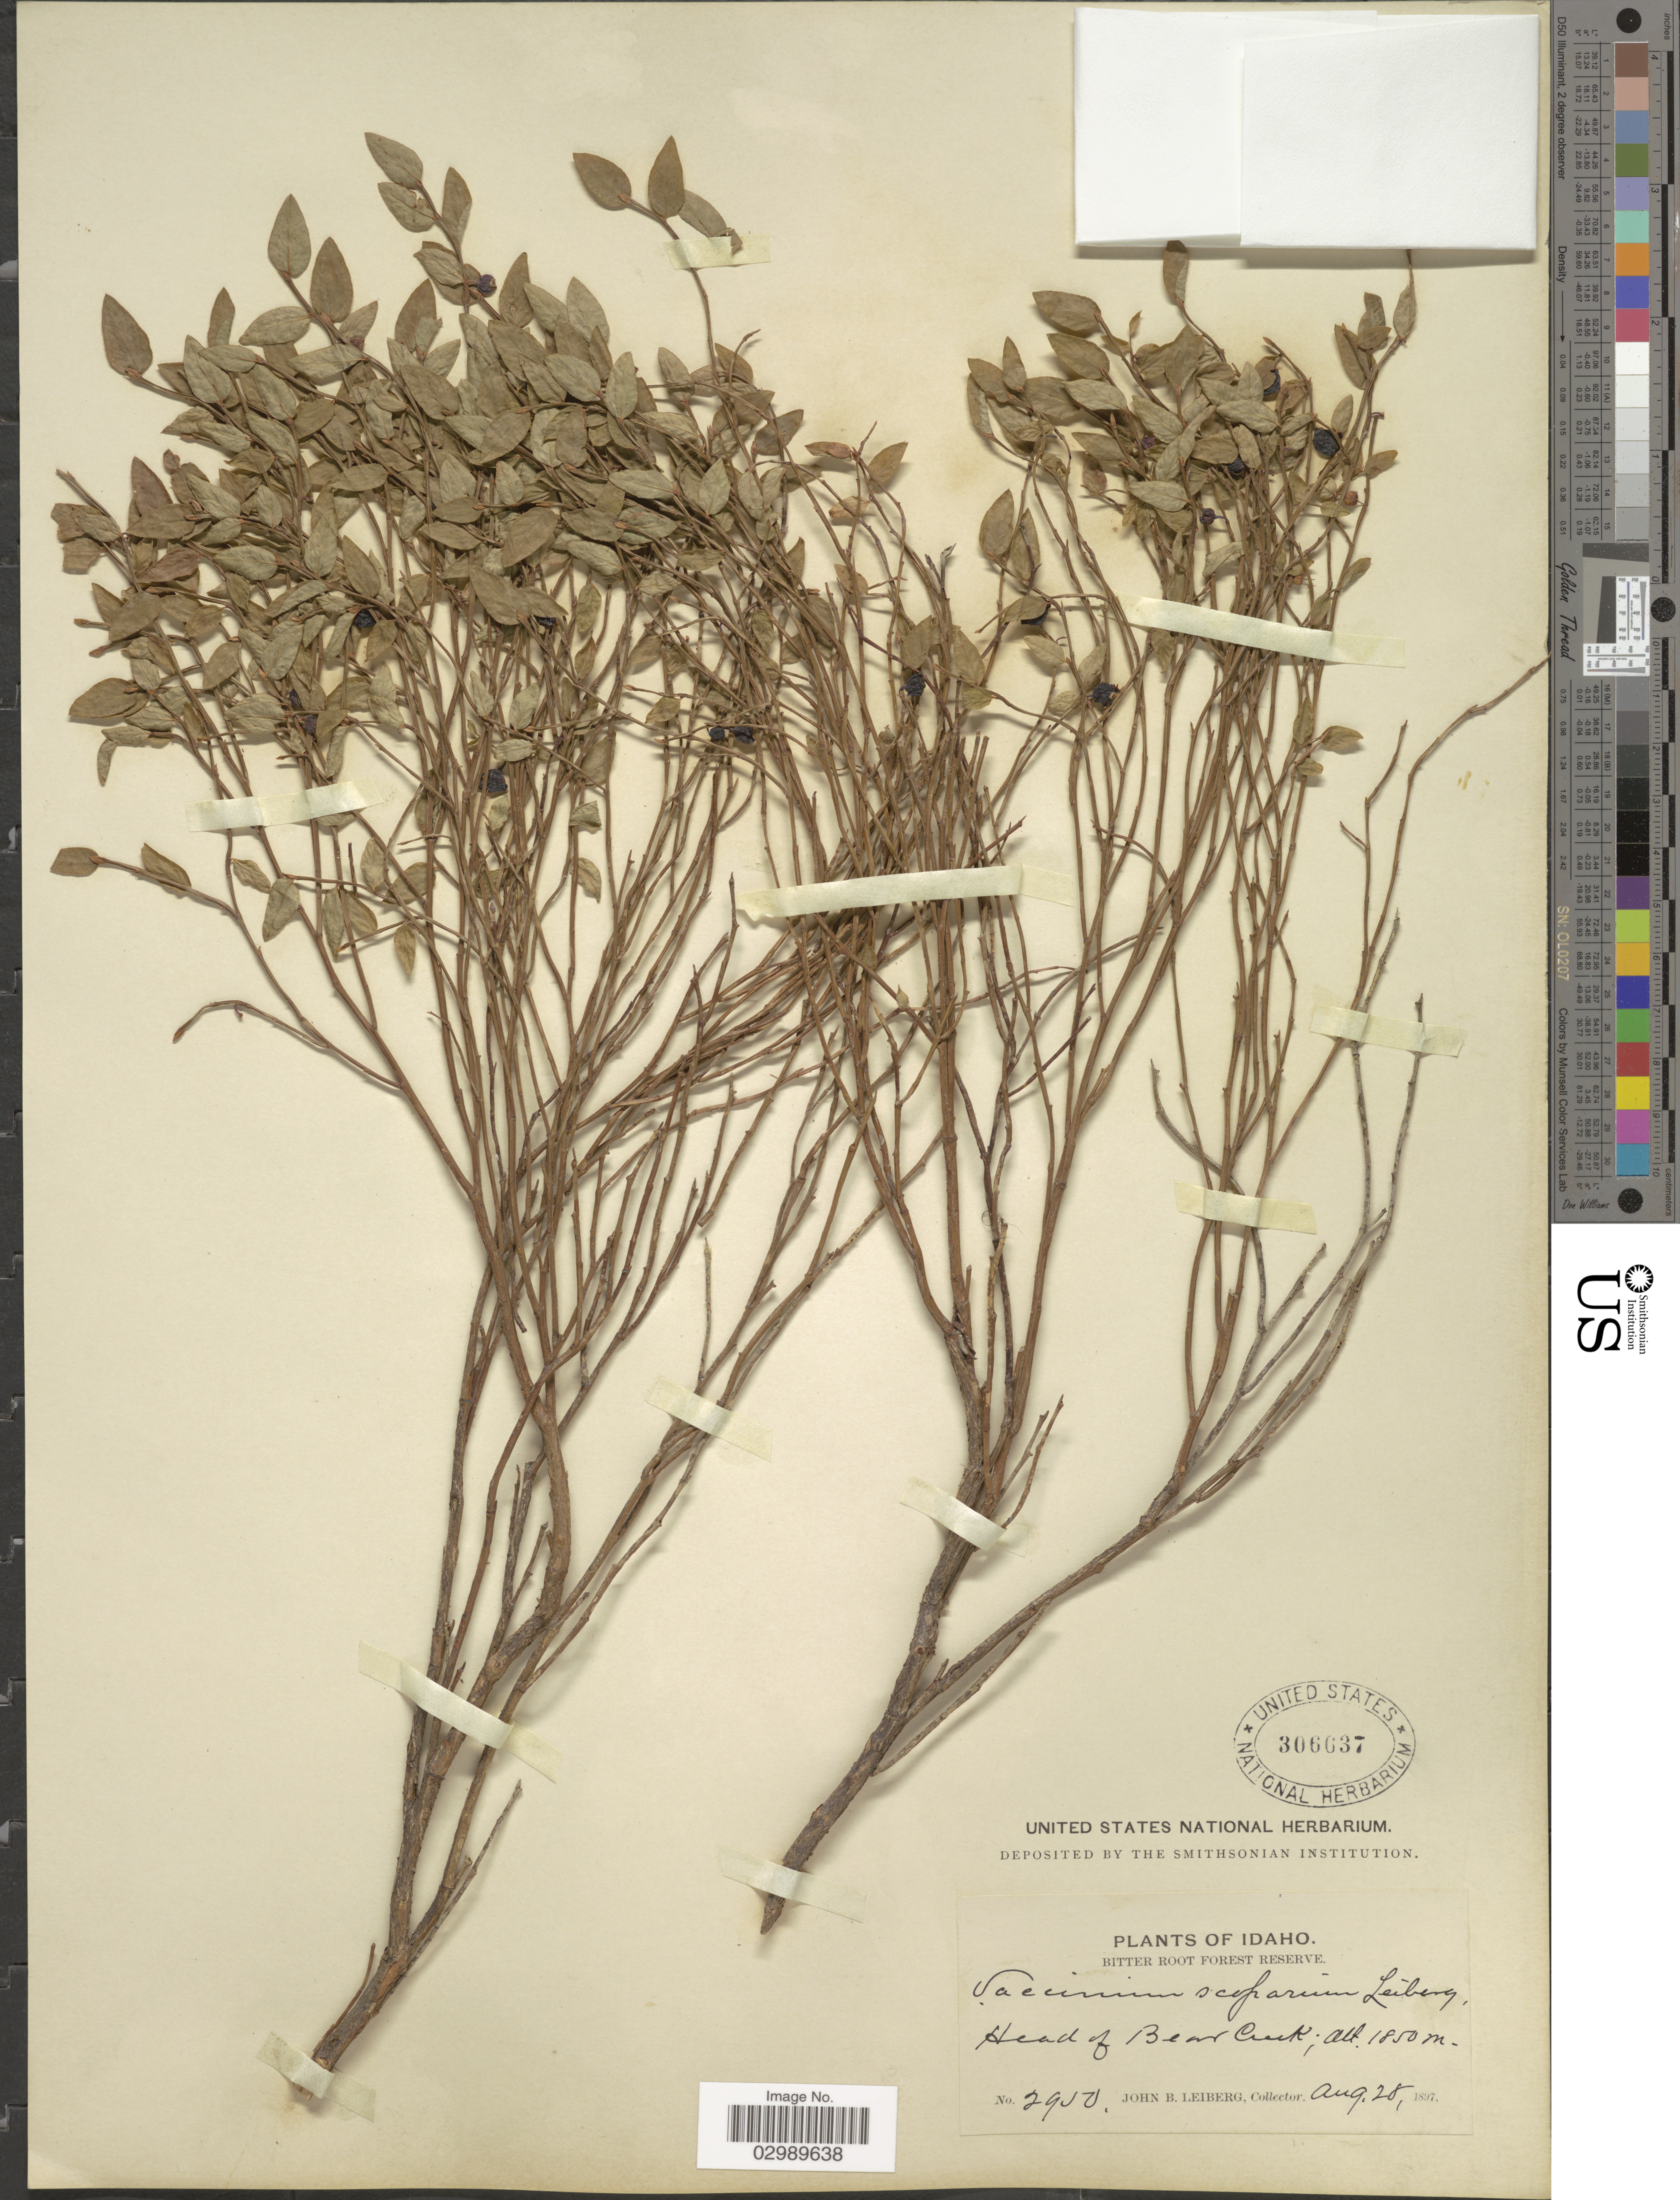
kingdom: Plantae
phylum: Tracheophyta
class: Magnoliopsida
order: Ericales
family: Ericaceae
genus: Vaccinium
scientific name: Vaccinium scoparium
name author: Leiberg ex Coville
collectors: J. B. Leiberg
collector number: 2950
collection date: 1897-08-28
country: United States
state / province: Idaho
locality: Bitter Root Forest Reserve. Head of Bear Creek.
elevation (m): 1850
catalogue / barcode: US 306637